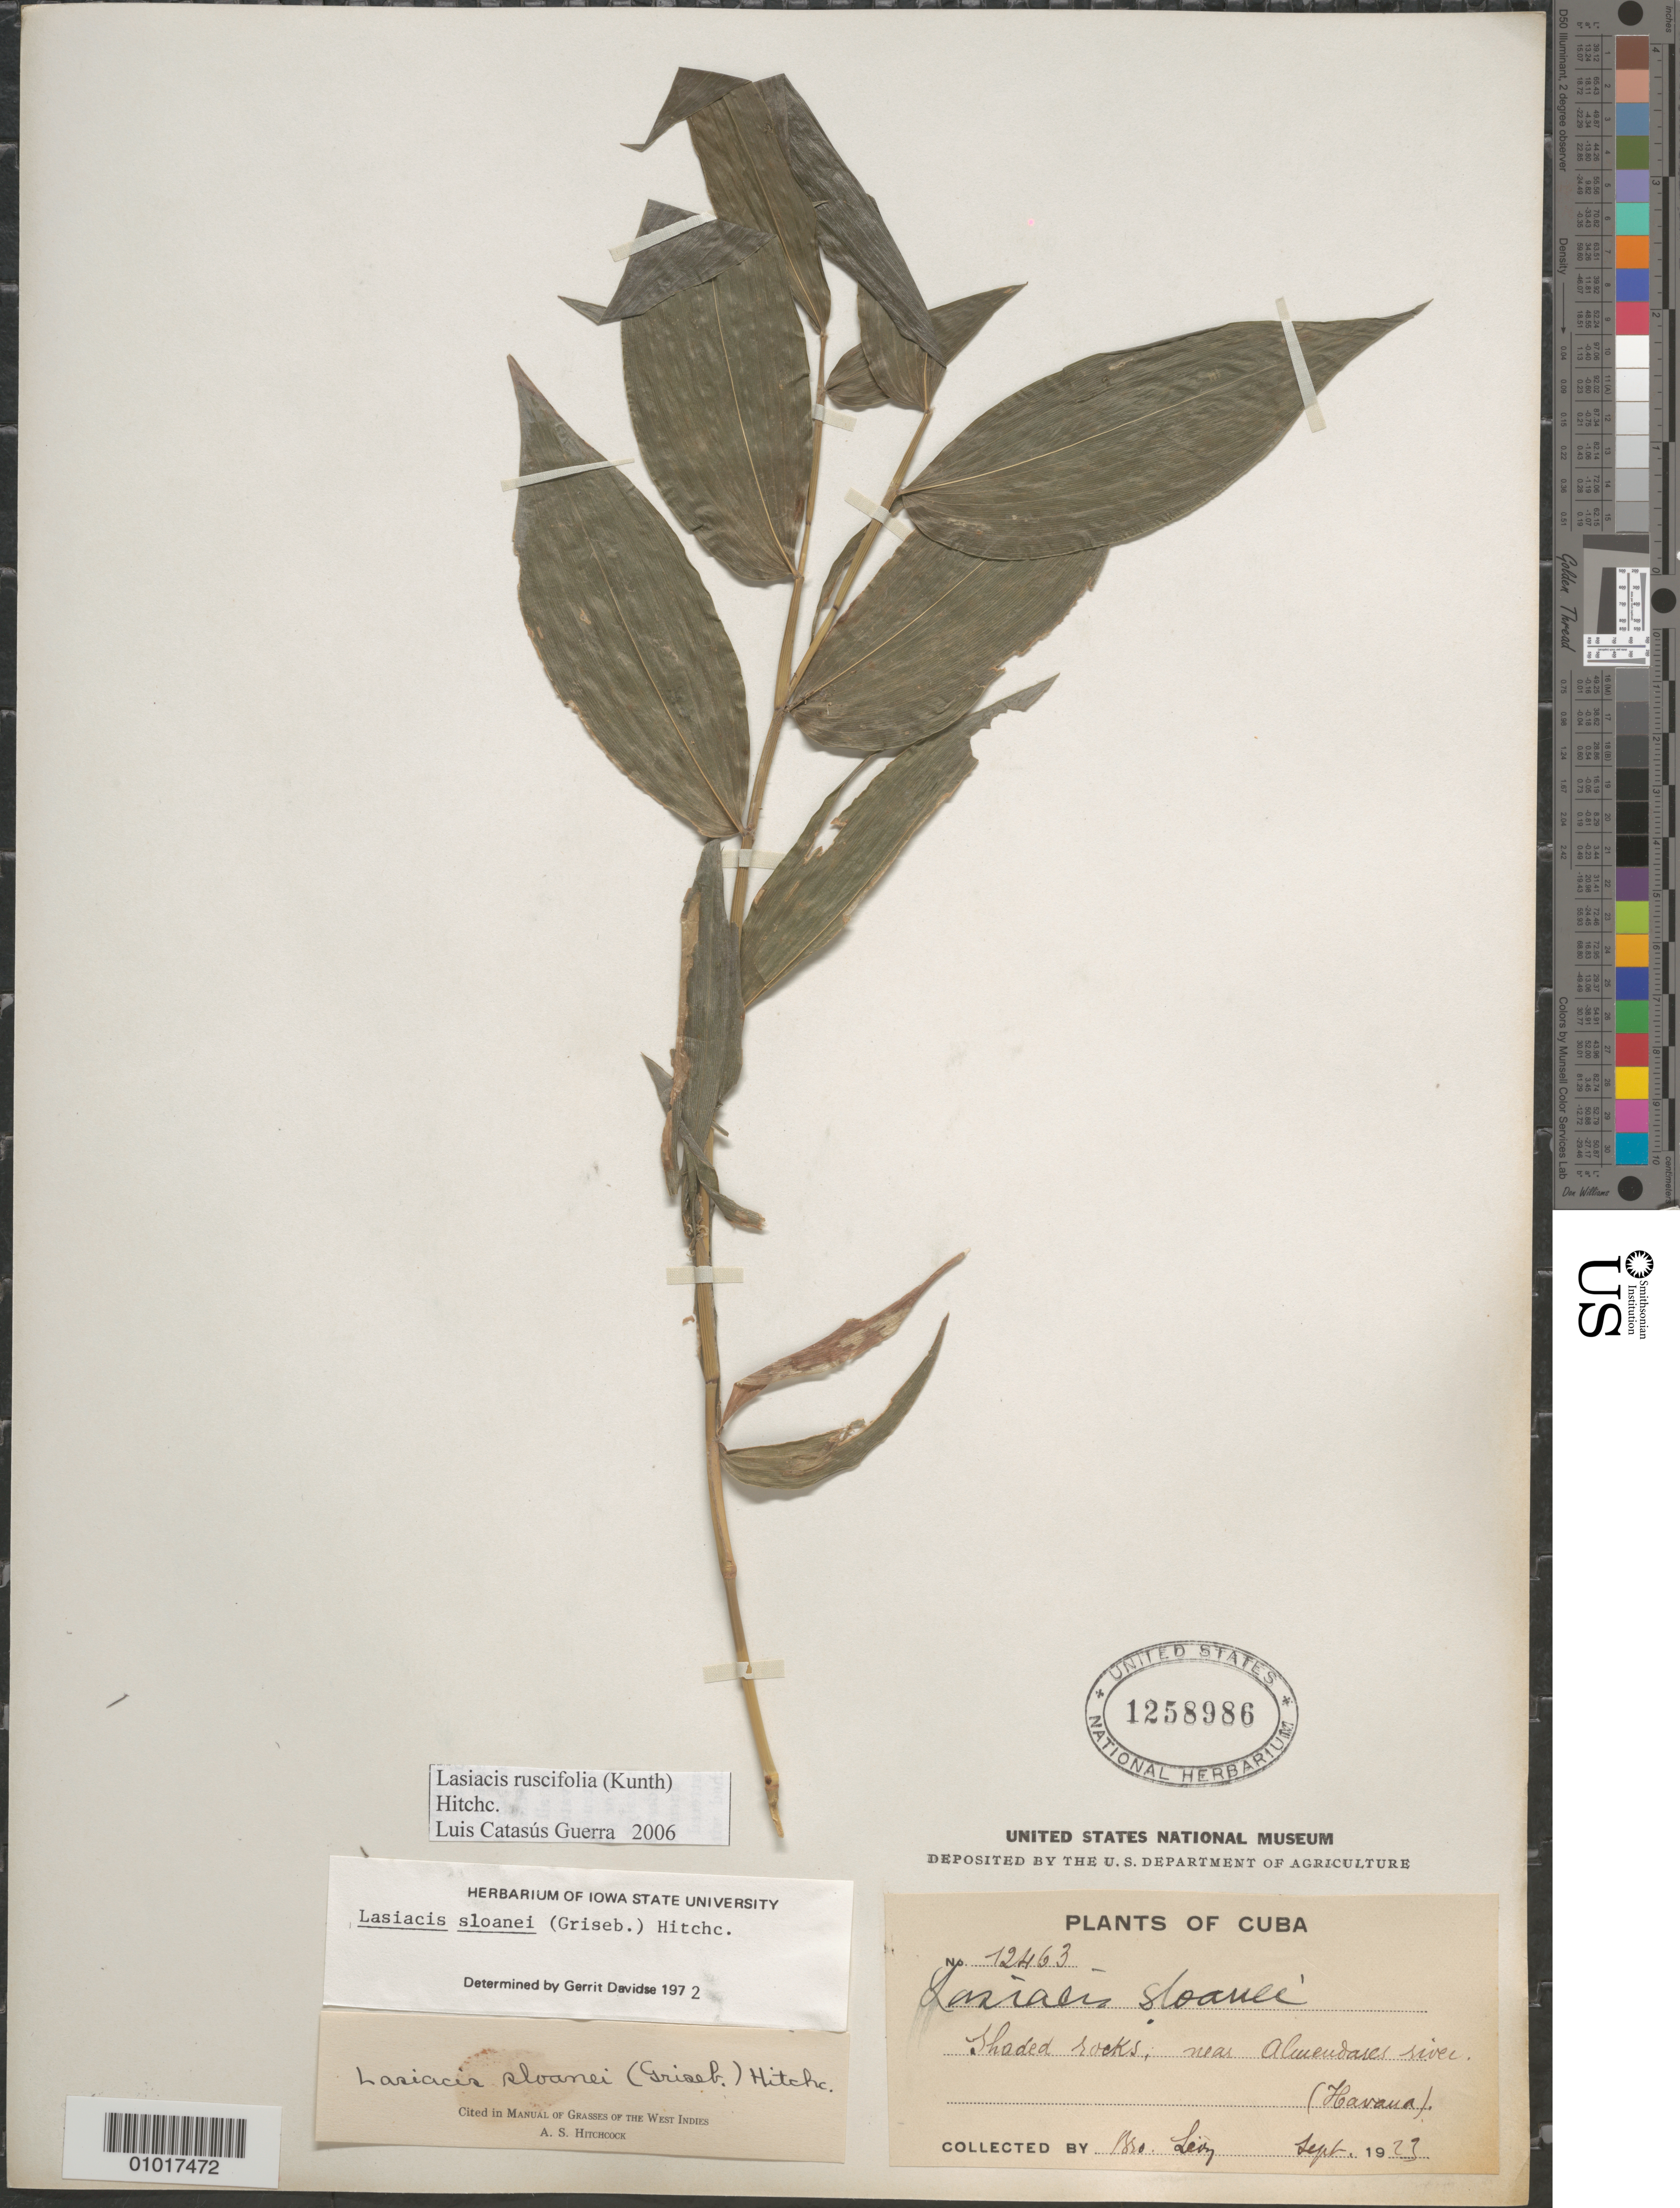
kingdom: Plantae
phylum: Tracheophyta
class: Liliopsida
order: Poales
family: Poaceae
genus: Lasiacis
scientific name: Lasiacis ruscifolia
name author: (Kunth) Hitchc.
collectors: Bro. León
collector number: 12463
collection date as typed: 01 Sep 1923 to 31 Sep 1923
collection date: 1923-09-01/1923-09-30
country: Cuba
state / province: La Habana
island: Cuba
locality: Shaded rocks, near Almendares River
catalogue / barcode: US 1258986